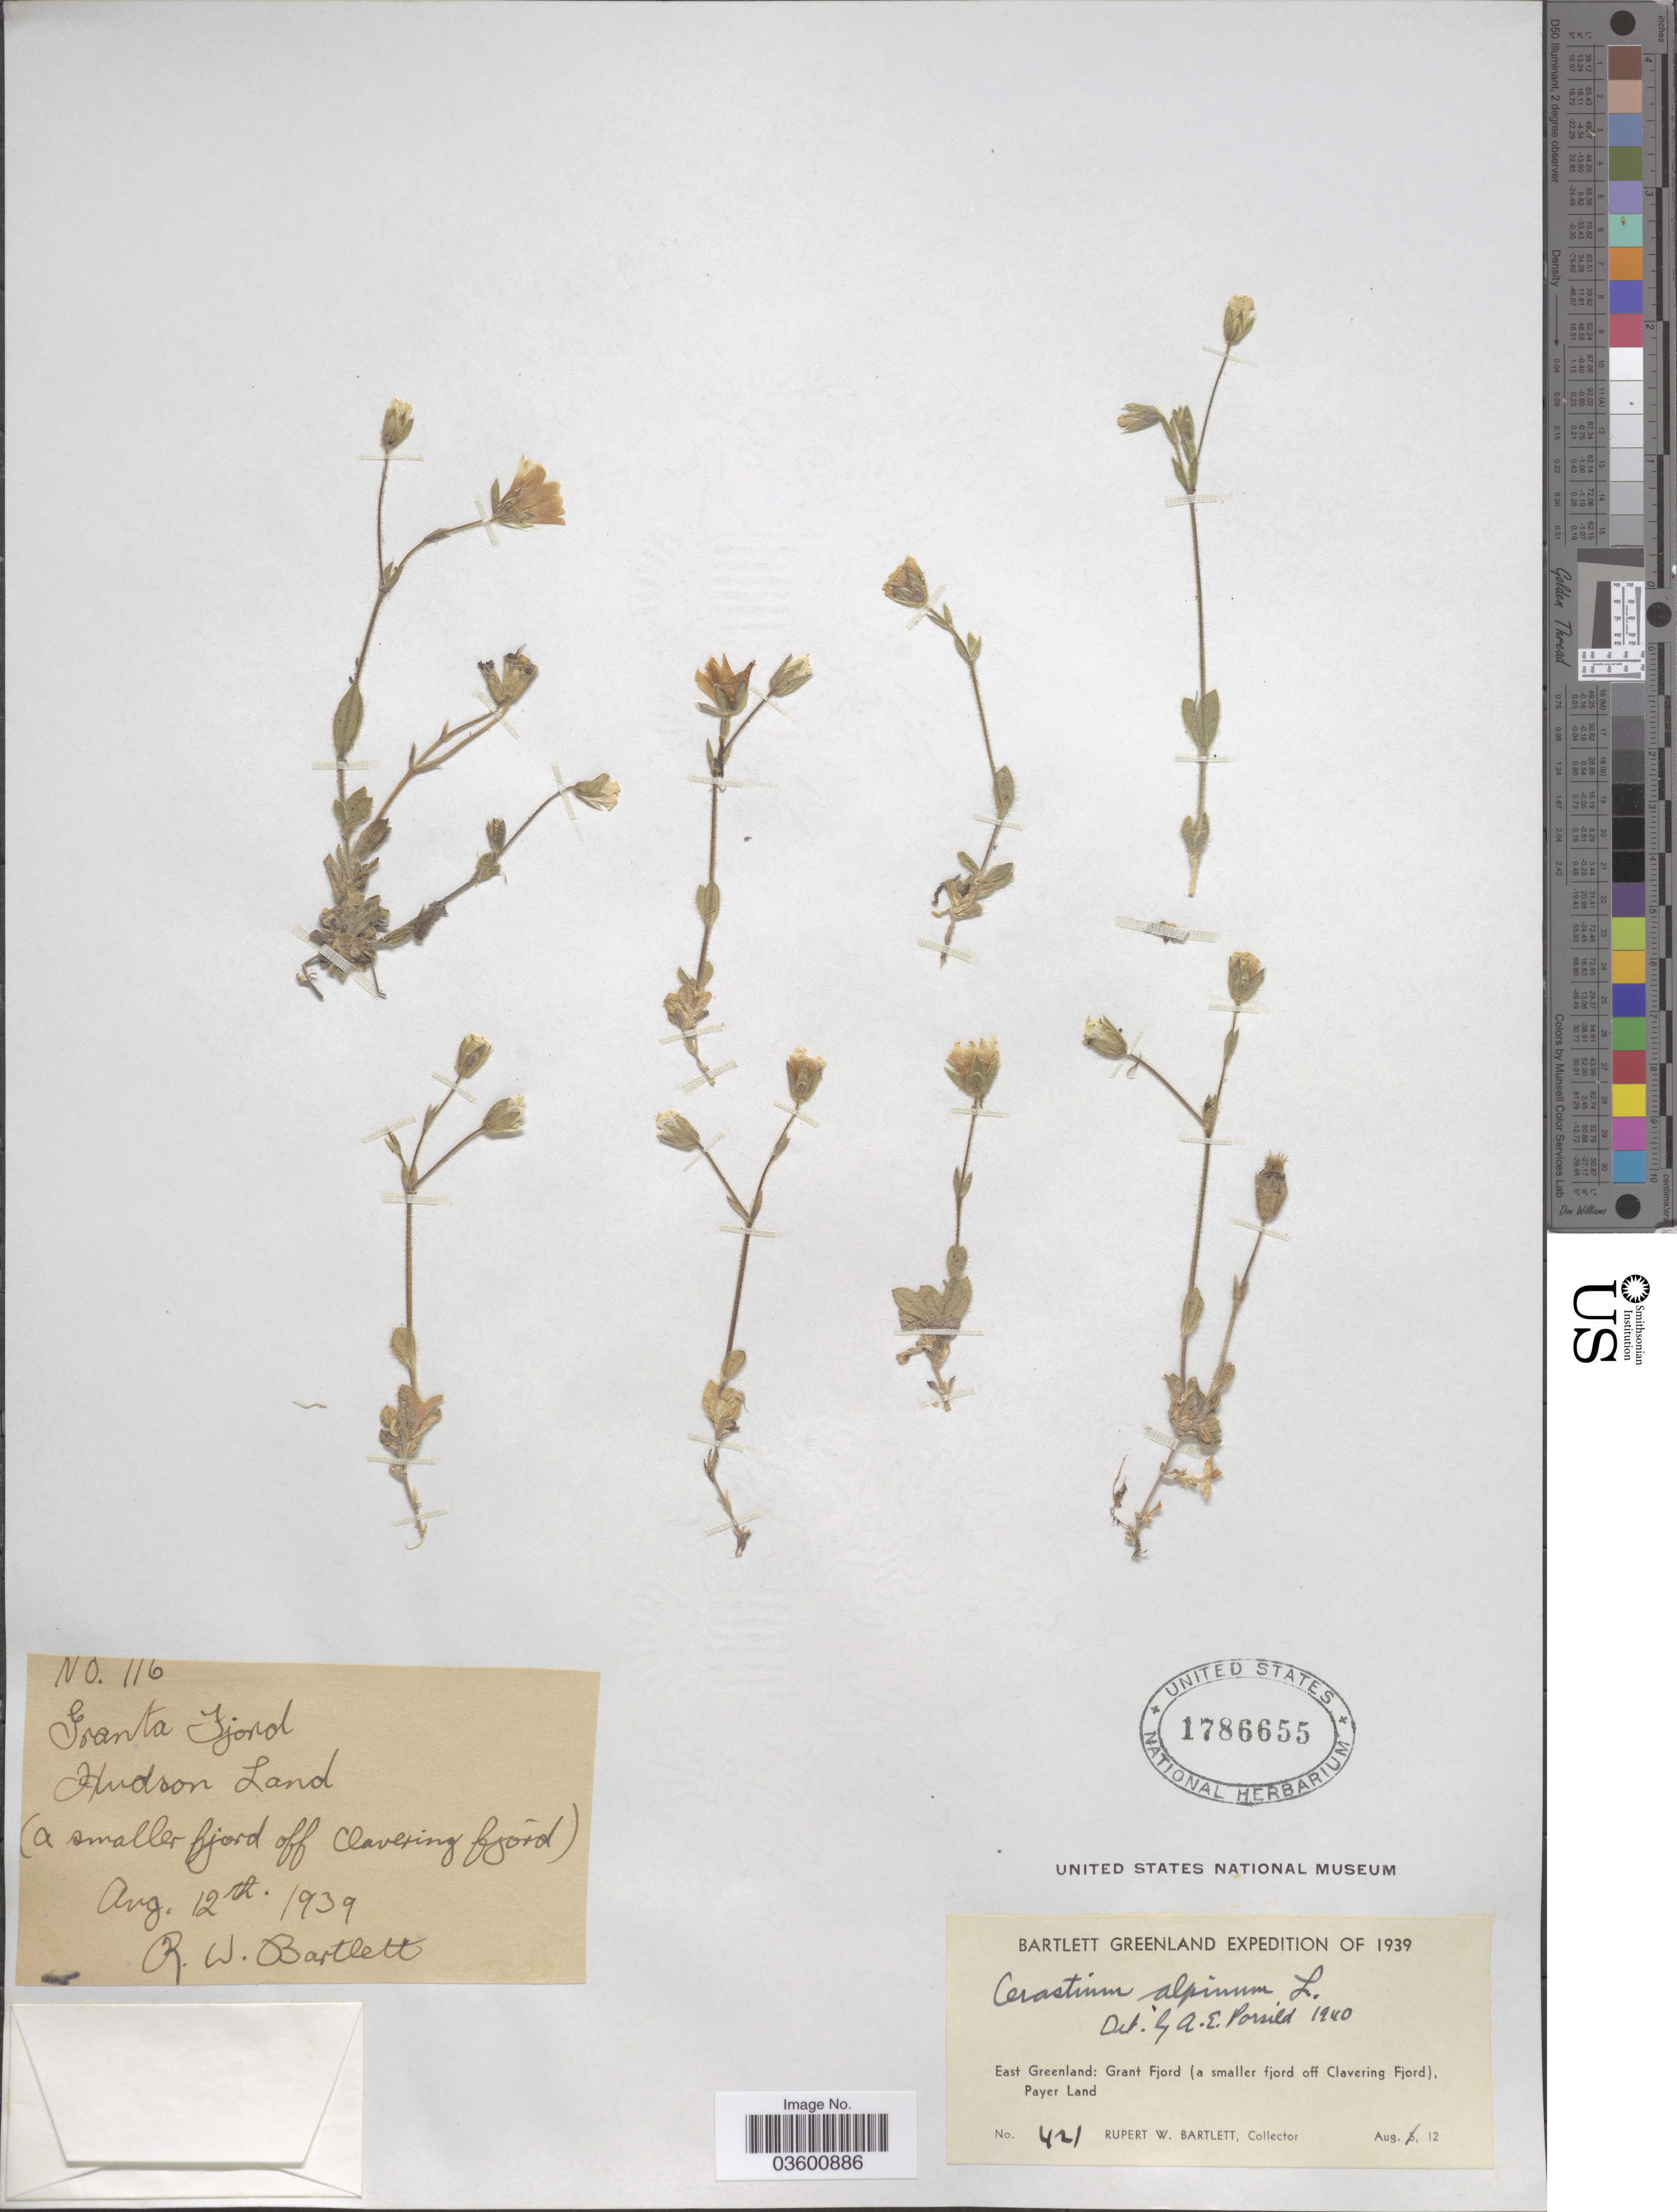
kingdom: Plantae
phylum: Tracheophyta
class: Magnoliopsida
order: Caryophyllales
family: Caryophyllaceae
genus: Cerastium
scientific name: Cerastium alpinum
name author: L.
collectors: R. W. Bartlett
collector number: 116/421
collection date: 1939-08-12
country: Greenland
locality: Granta Fjord. Hudson Land. East Greenland: Grant Fjord (a smaller fjord off Clavering Fjord), Payer Land.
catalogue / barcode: US 1786655